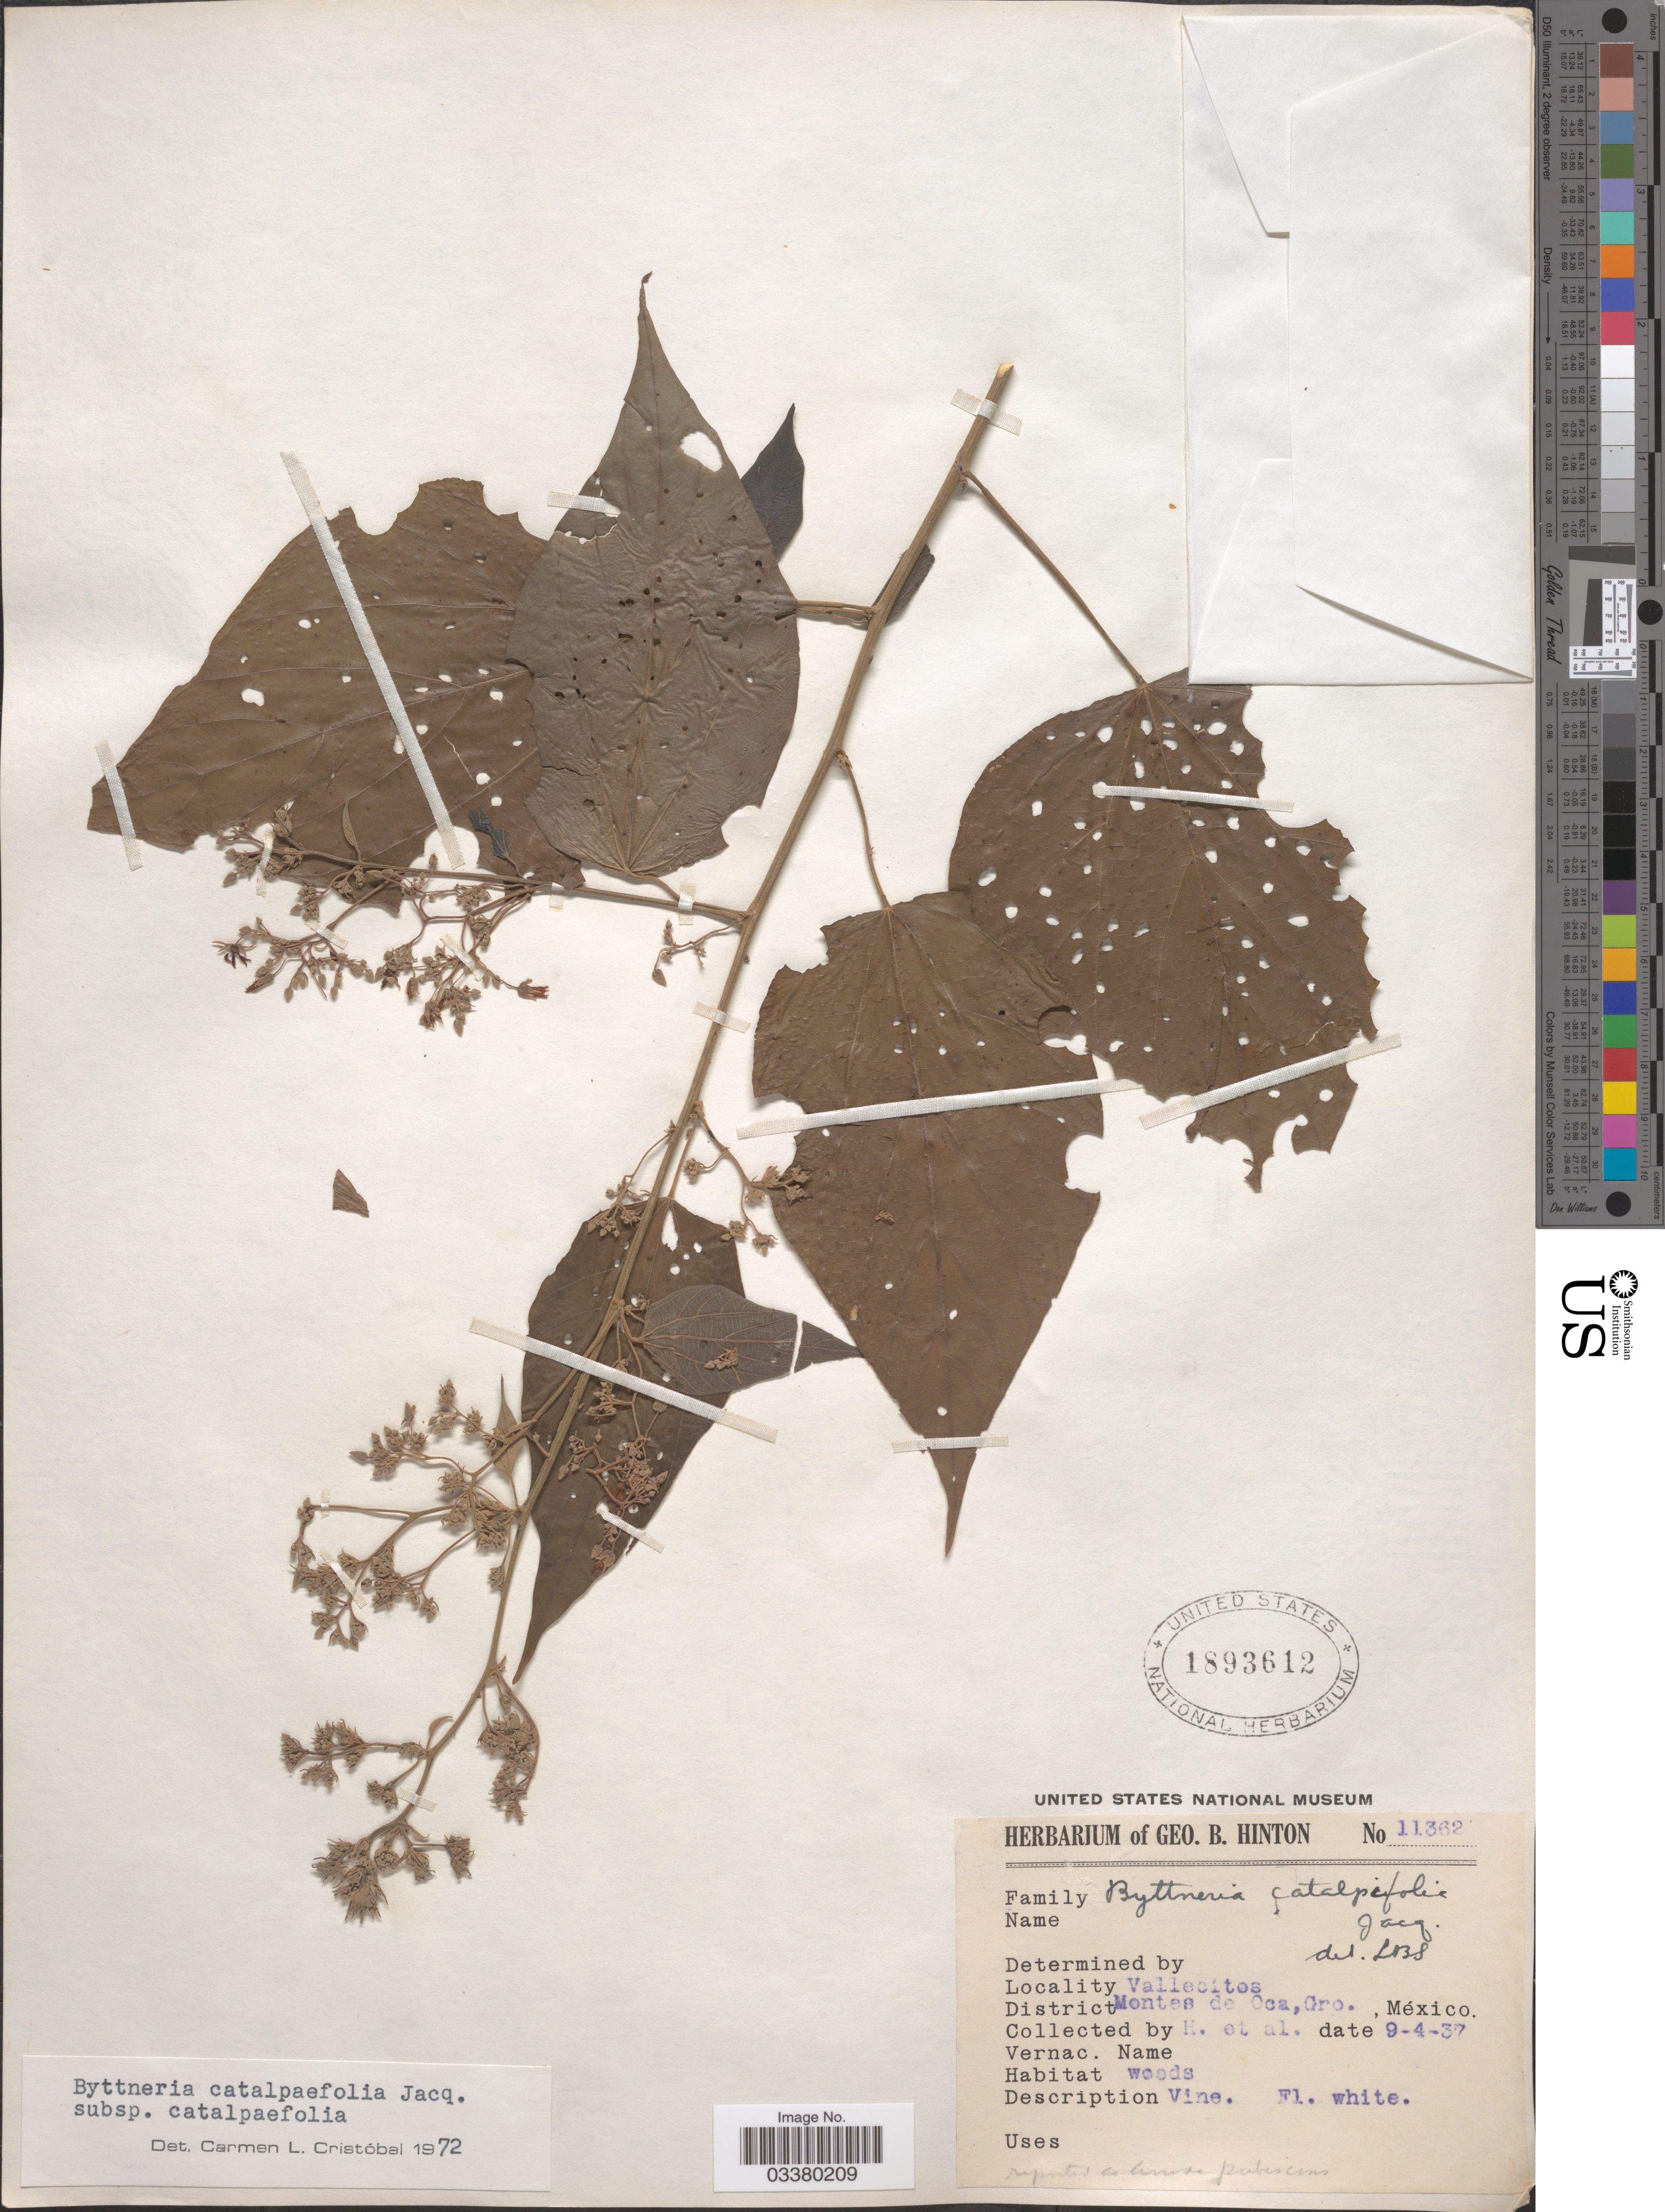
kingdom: Plantae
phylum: Tracheophyta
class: Magnoliopsida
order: Malvales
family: Malvaceae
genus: Byttneria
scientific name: Byttneria catalpifolia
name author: Jacq.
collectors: G. B. Hinton & et al.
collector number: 11362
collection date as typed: Transcribed d/m/y: 9/4/37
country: Mexico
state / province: Guerrero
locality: Vallecitos. District Montes de Oca.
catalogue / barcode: US 1893612